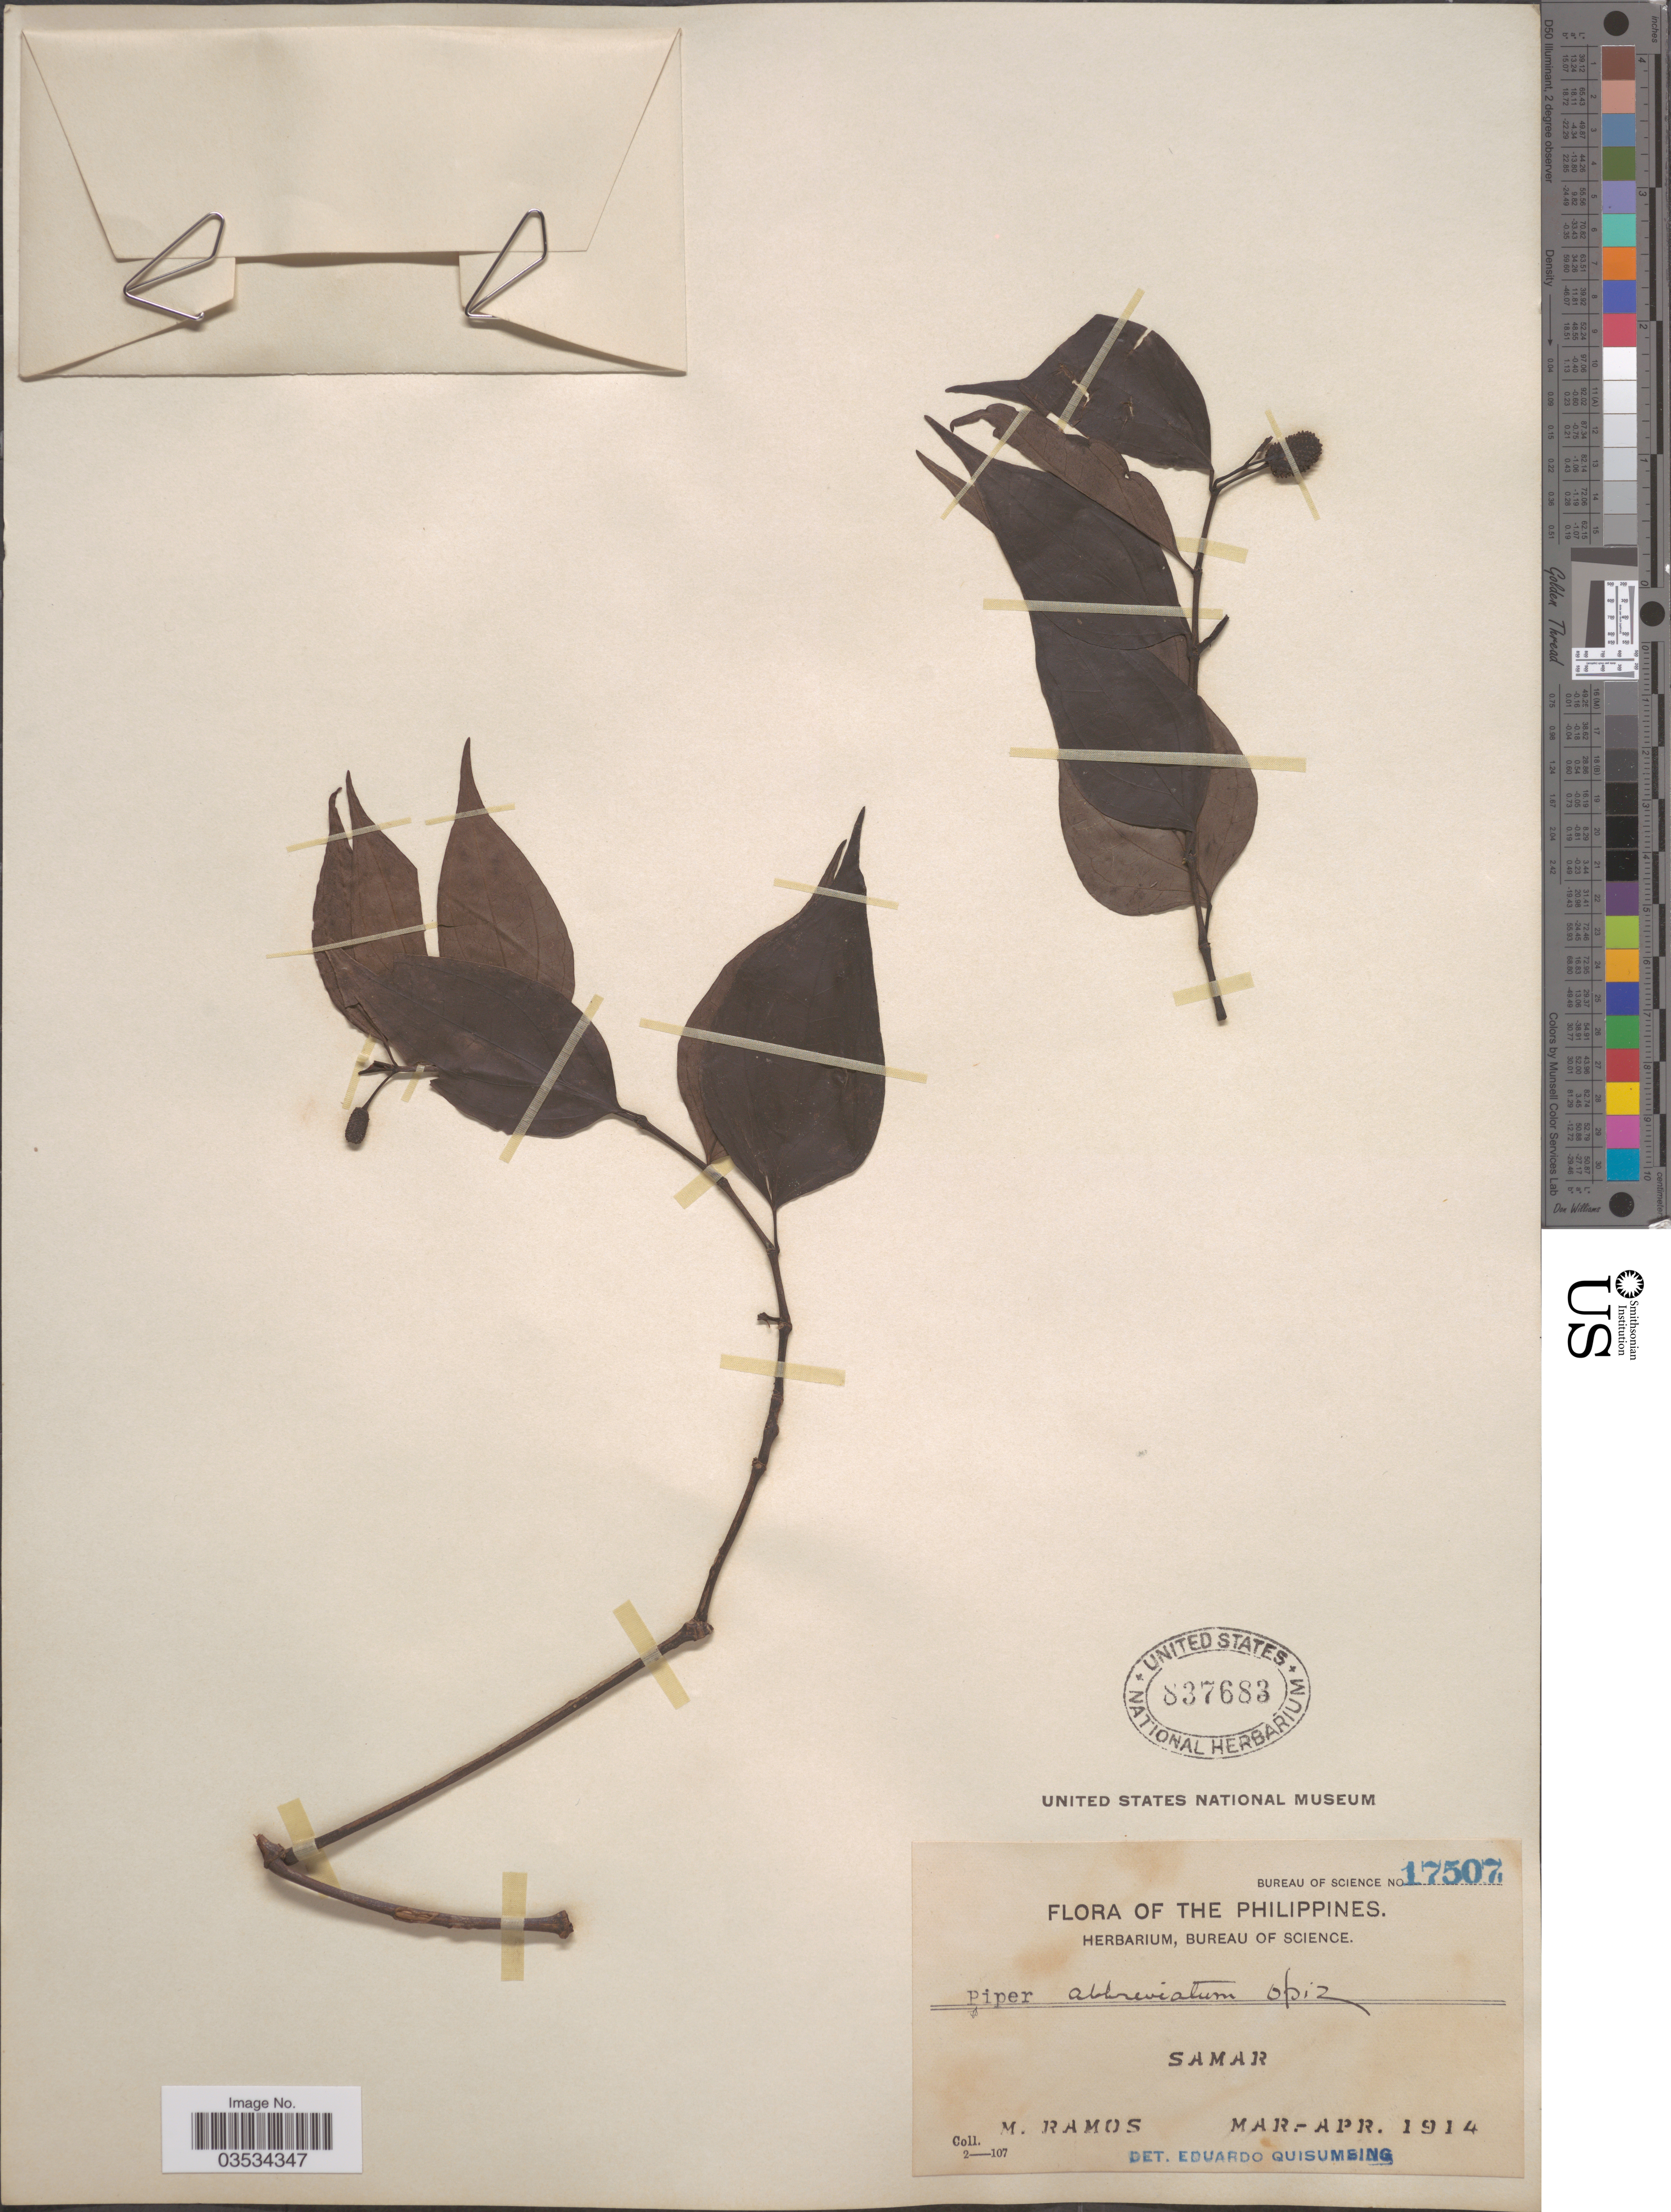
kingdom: Plantae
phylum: Tracheophyta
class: Magnoliopsida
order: Piperales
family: Piperaceae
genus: Piper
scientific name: Piper abbreviatum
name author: Opiz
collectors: M. Ramos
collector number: Bureau of Science 17507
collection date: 1914-03/1914-04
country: Philippines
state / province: Eastern Visayas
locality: Samar.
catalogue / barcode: US 837683